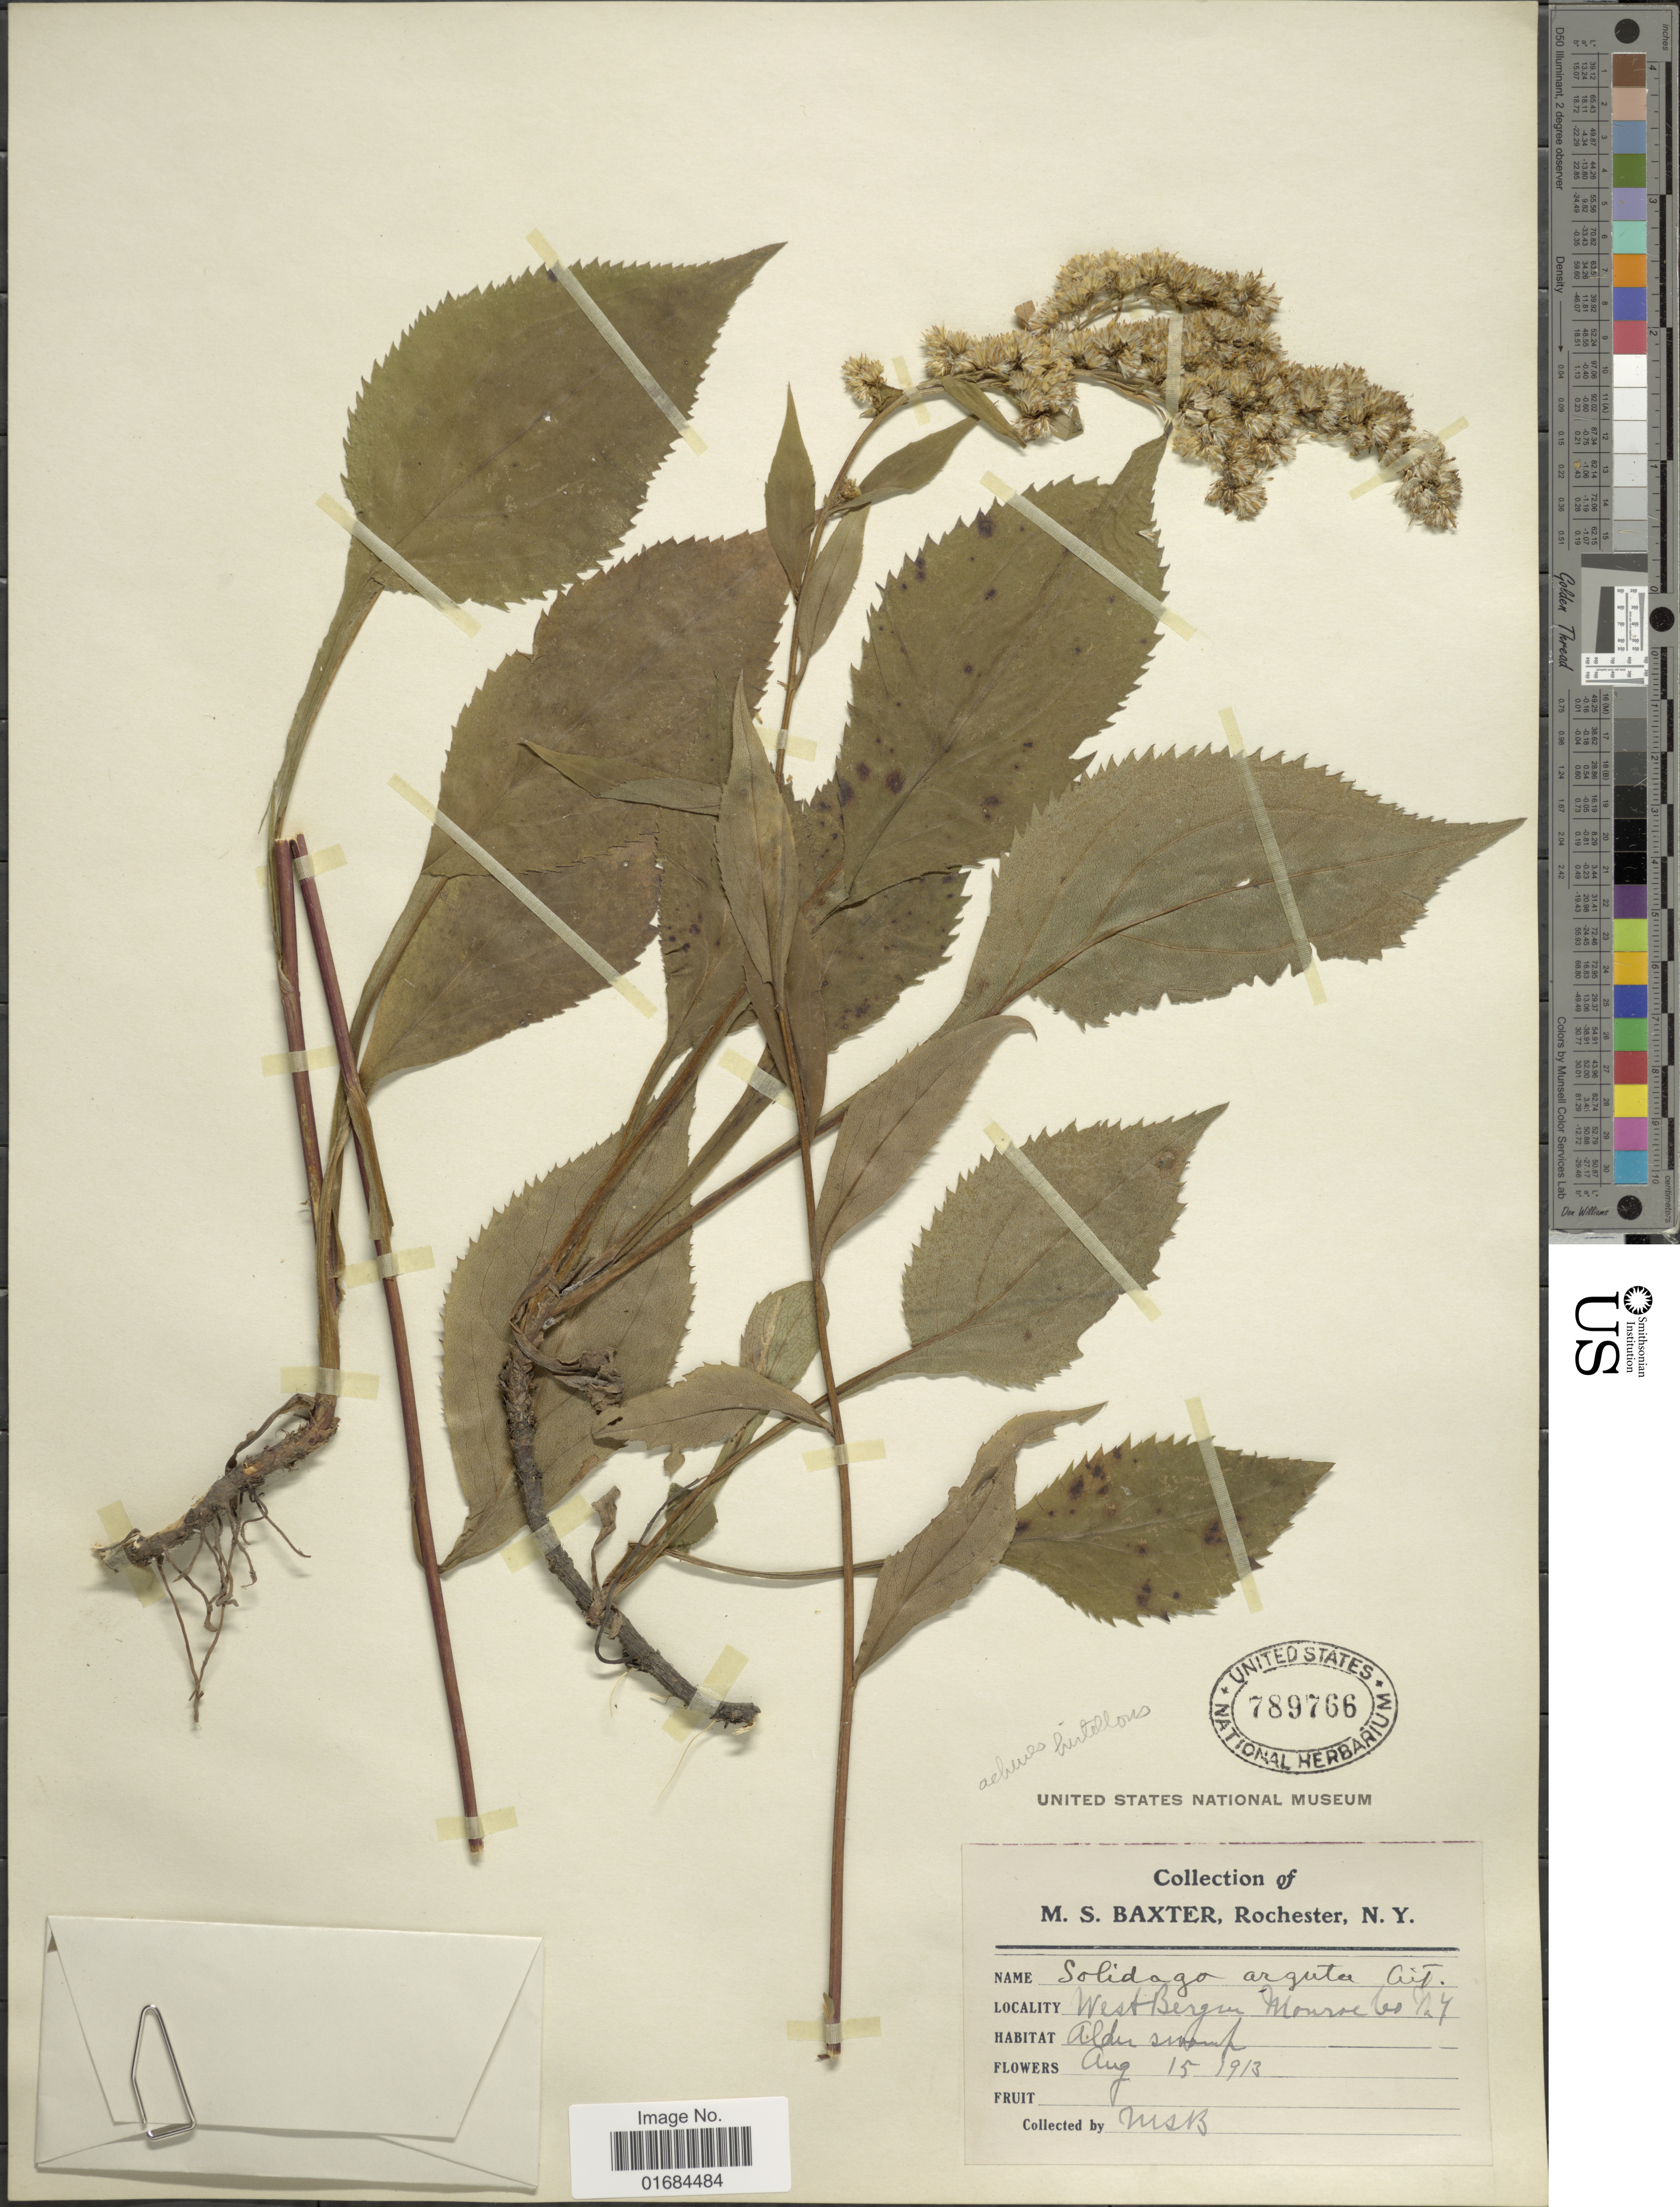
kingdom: Plantae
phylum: Tracheophyta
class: Magnoliopsida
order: Asterales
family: Asteraceae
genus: Solidago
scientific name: Solidago arguta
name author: Aiton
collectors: M. Baxter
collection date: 1913-08-15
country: United States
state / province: New York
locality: Westbergen Monroe Co.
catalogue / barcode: US 789766